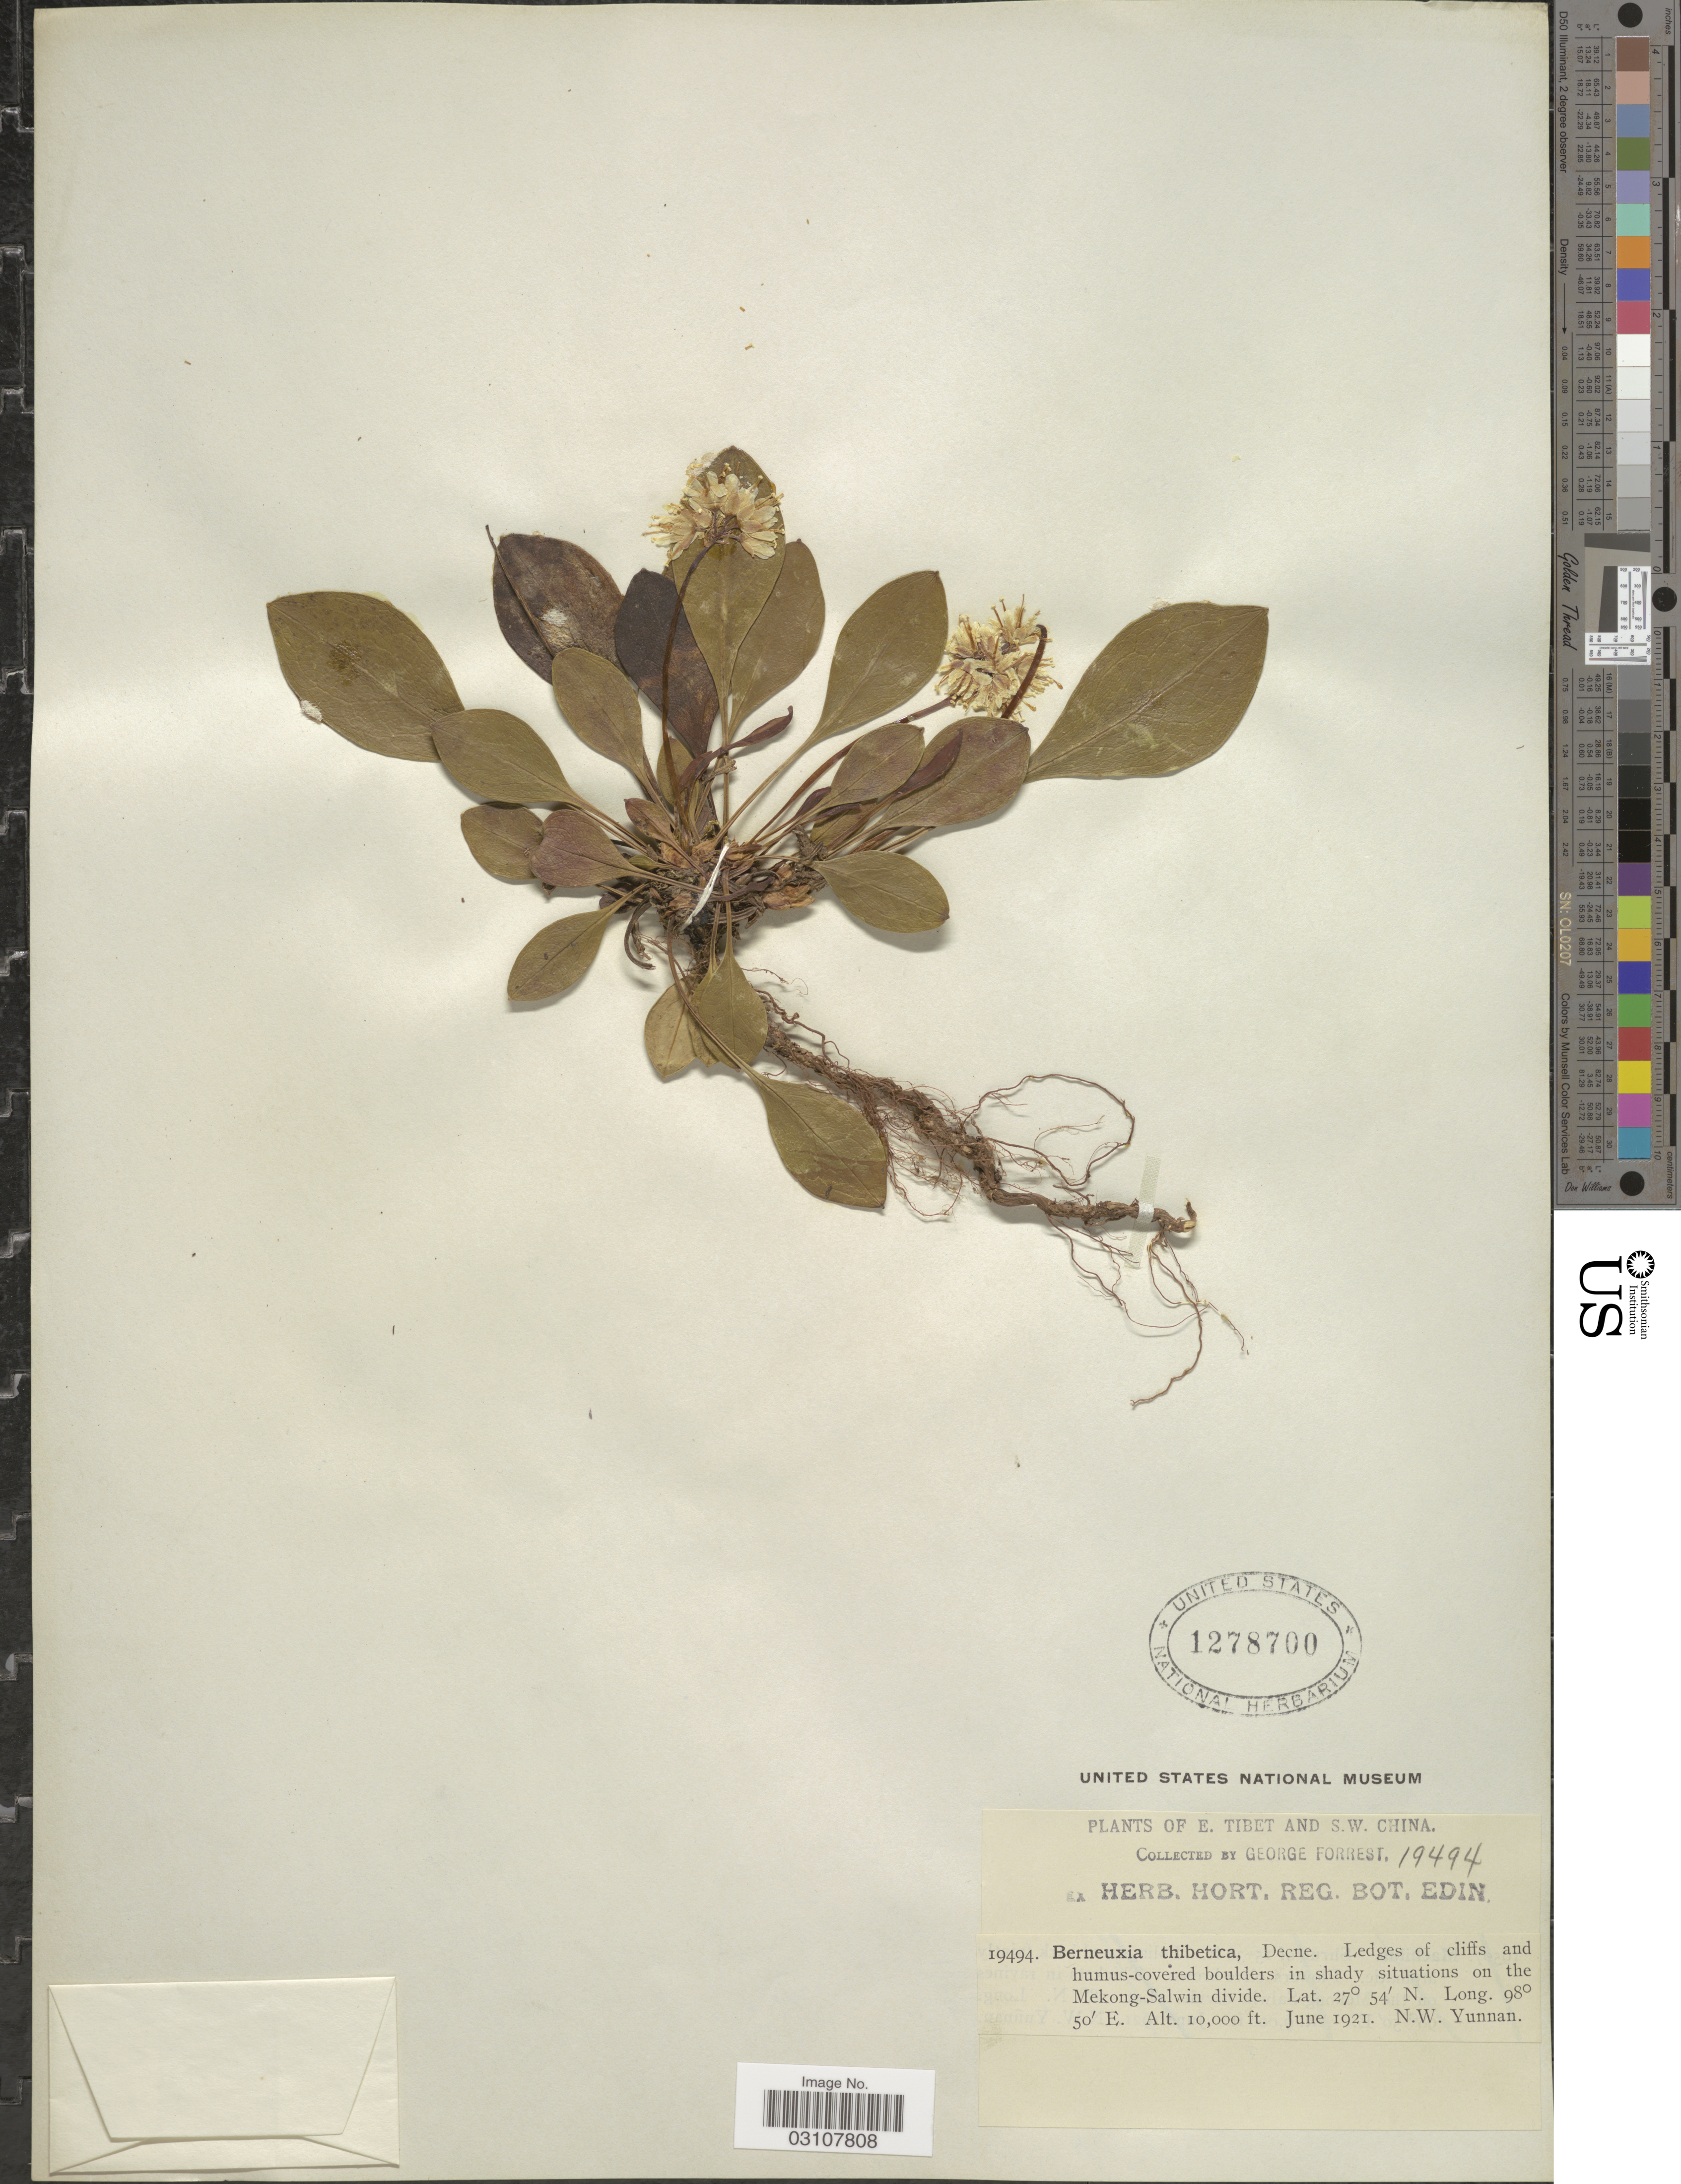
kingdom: Plantae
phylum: Tracheophyta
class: Magnoliopsida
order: Ericales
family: Diapensiaceae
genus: Berneuxia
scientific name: Berneuxia thibetica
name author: Decne.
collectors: G. Forrest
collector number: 19494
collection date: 1921-06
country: China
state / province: Yunnan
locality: E. Tibet and S.W. China [unsure placement]. On the Mekong-Salwin divide. N.W. Yunnan.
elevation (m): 3048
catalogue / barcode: US 1278700